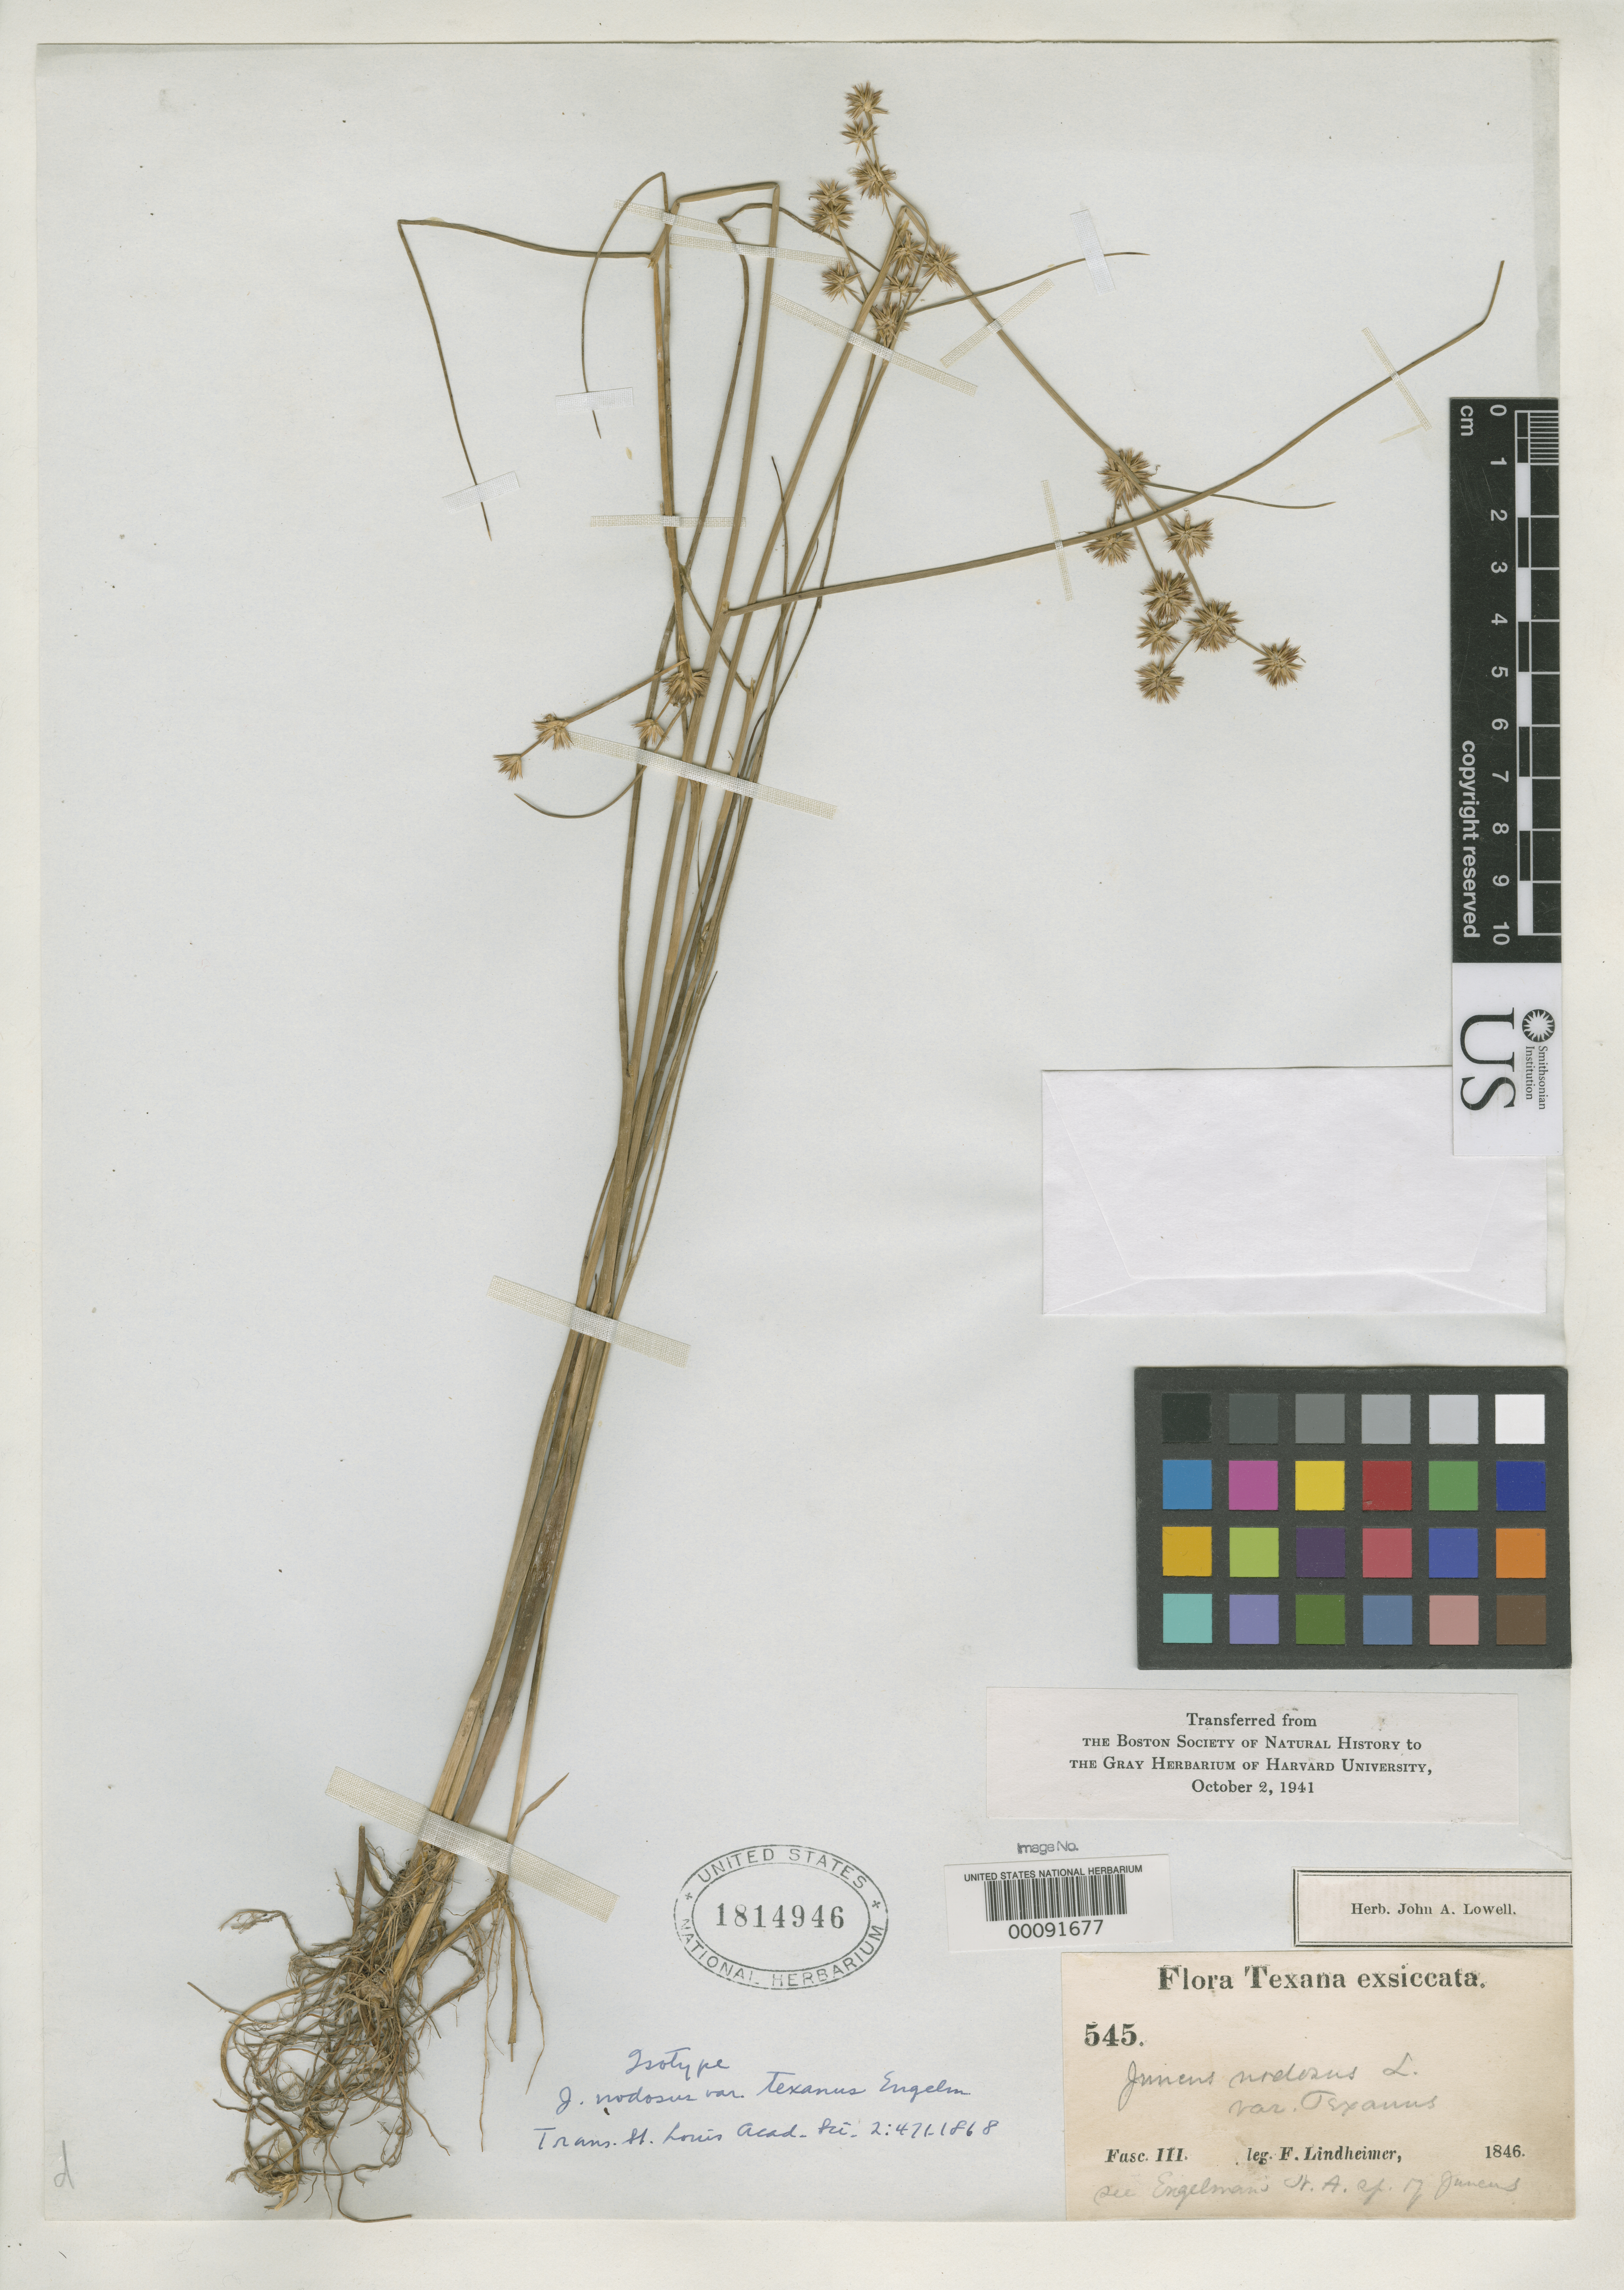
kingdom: Plantae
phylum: Tracheophyta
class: Liliopsida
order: Poales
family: Juncaceae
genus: Juncus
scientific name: Juncus nodosus var. texanus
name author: Engelm.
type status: Isotype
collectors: F. J. Lindheimer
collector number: III 545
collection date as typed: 1946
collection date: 1946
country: United States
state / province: Texas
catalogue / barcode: US 1814946